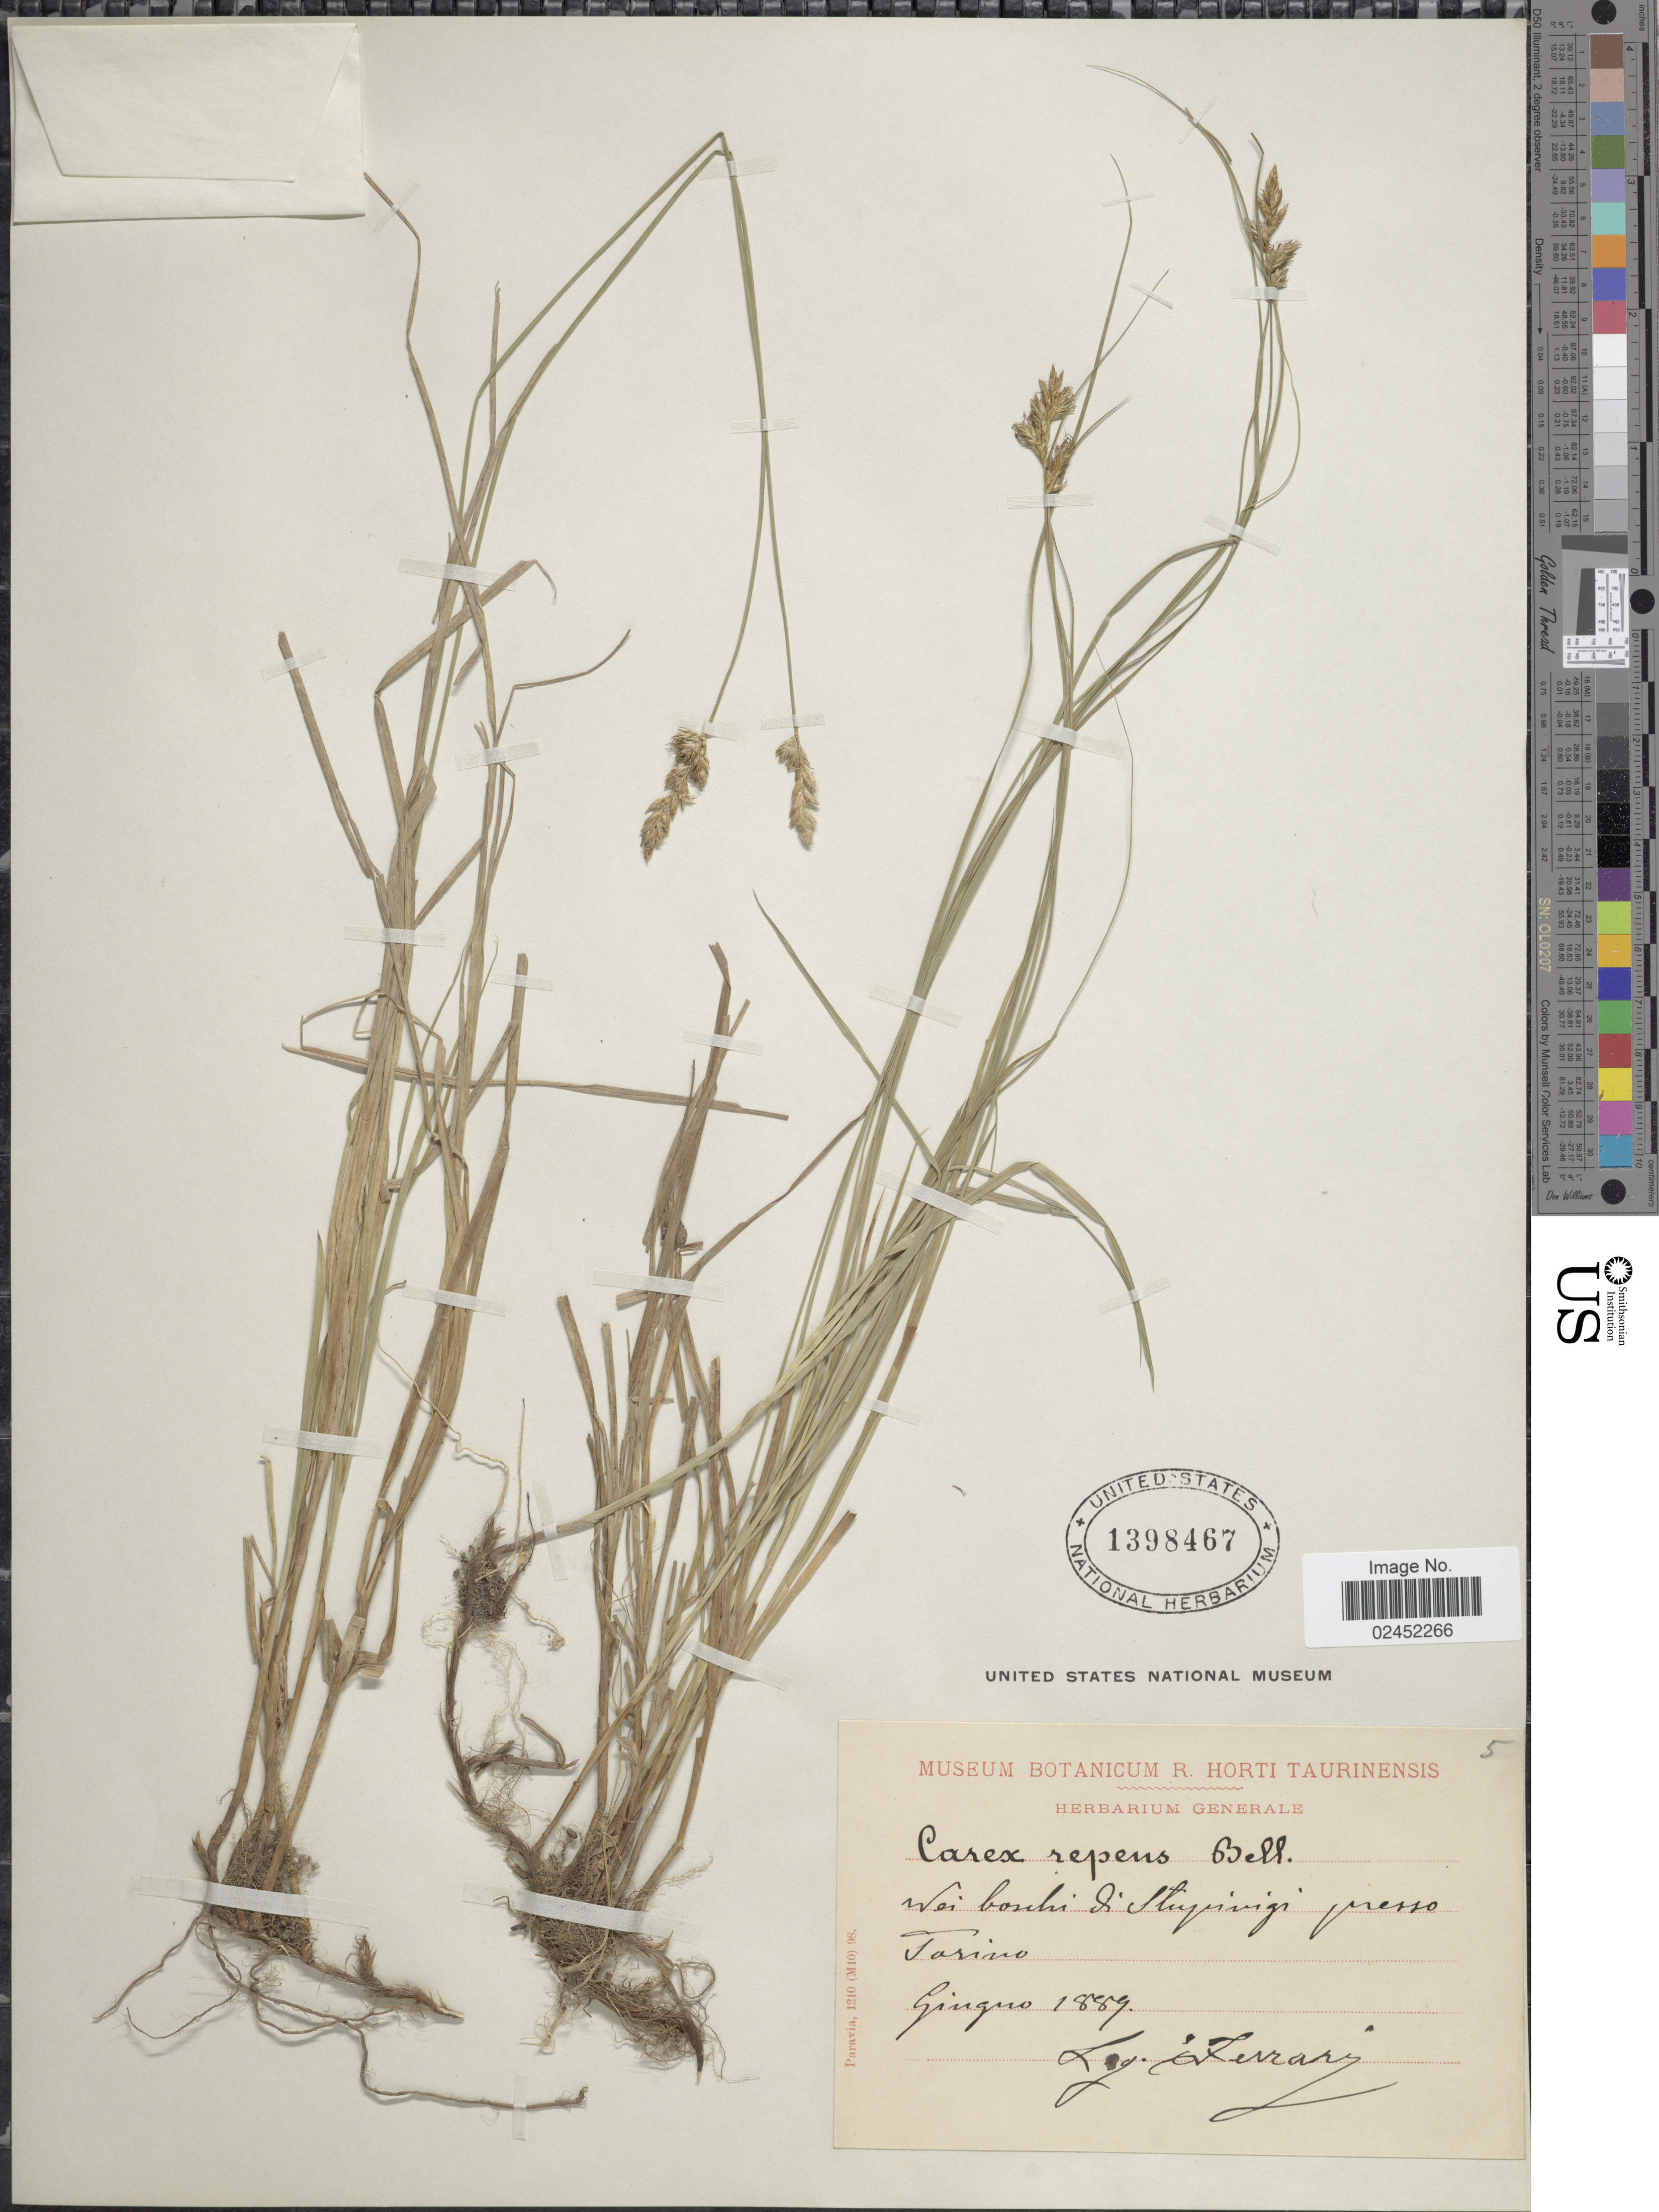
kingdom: Plantae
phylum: Tracheophyta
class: Liliopsida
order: Poales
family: Cyperaceae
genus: Carex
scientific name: Carex repens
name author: Bellardi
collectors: Ferrari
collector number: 5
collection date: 1889-06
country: Italy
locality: Wei boschi di Sly [illegible text]gi presso Torino. [interpreted]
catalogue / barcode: US 1398467